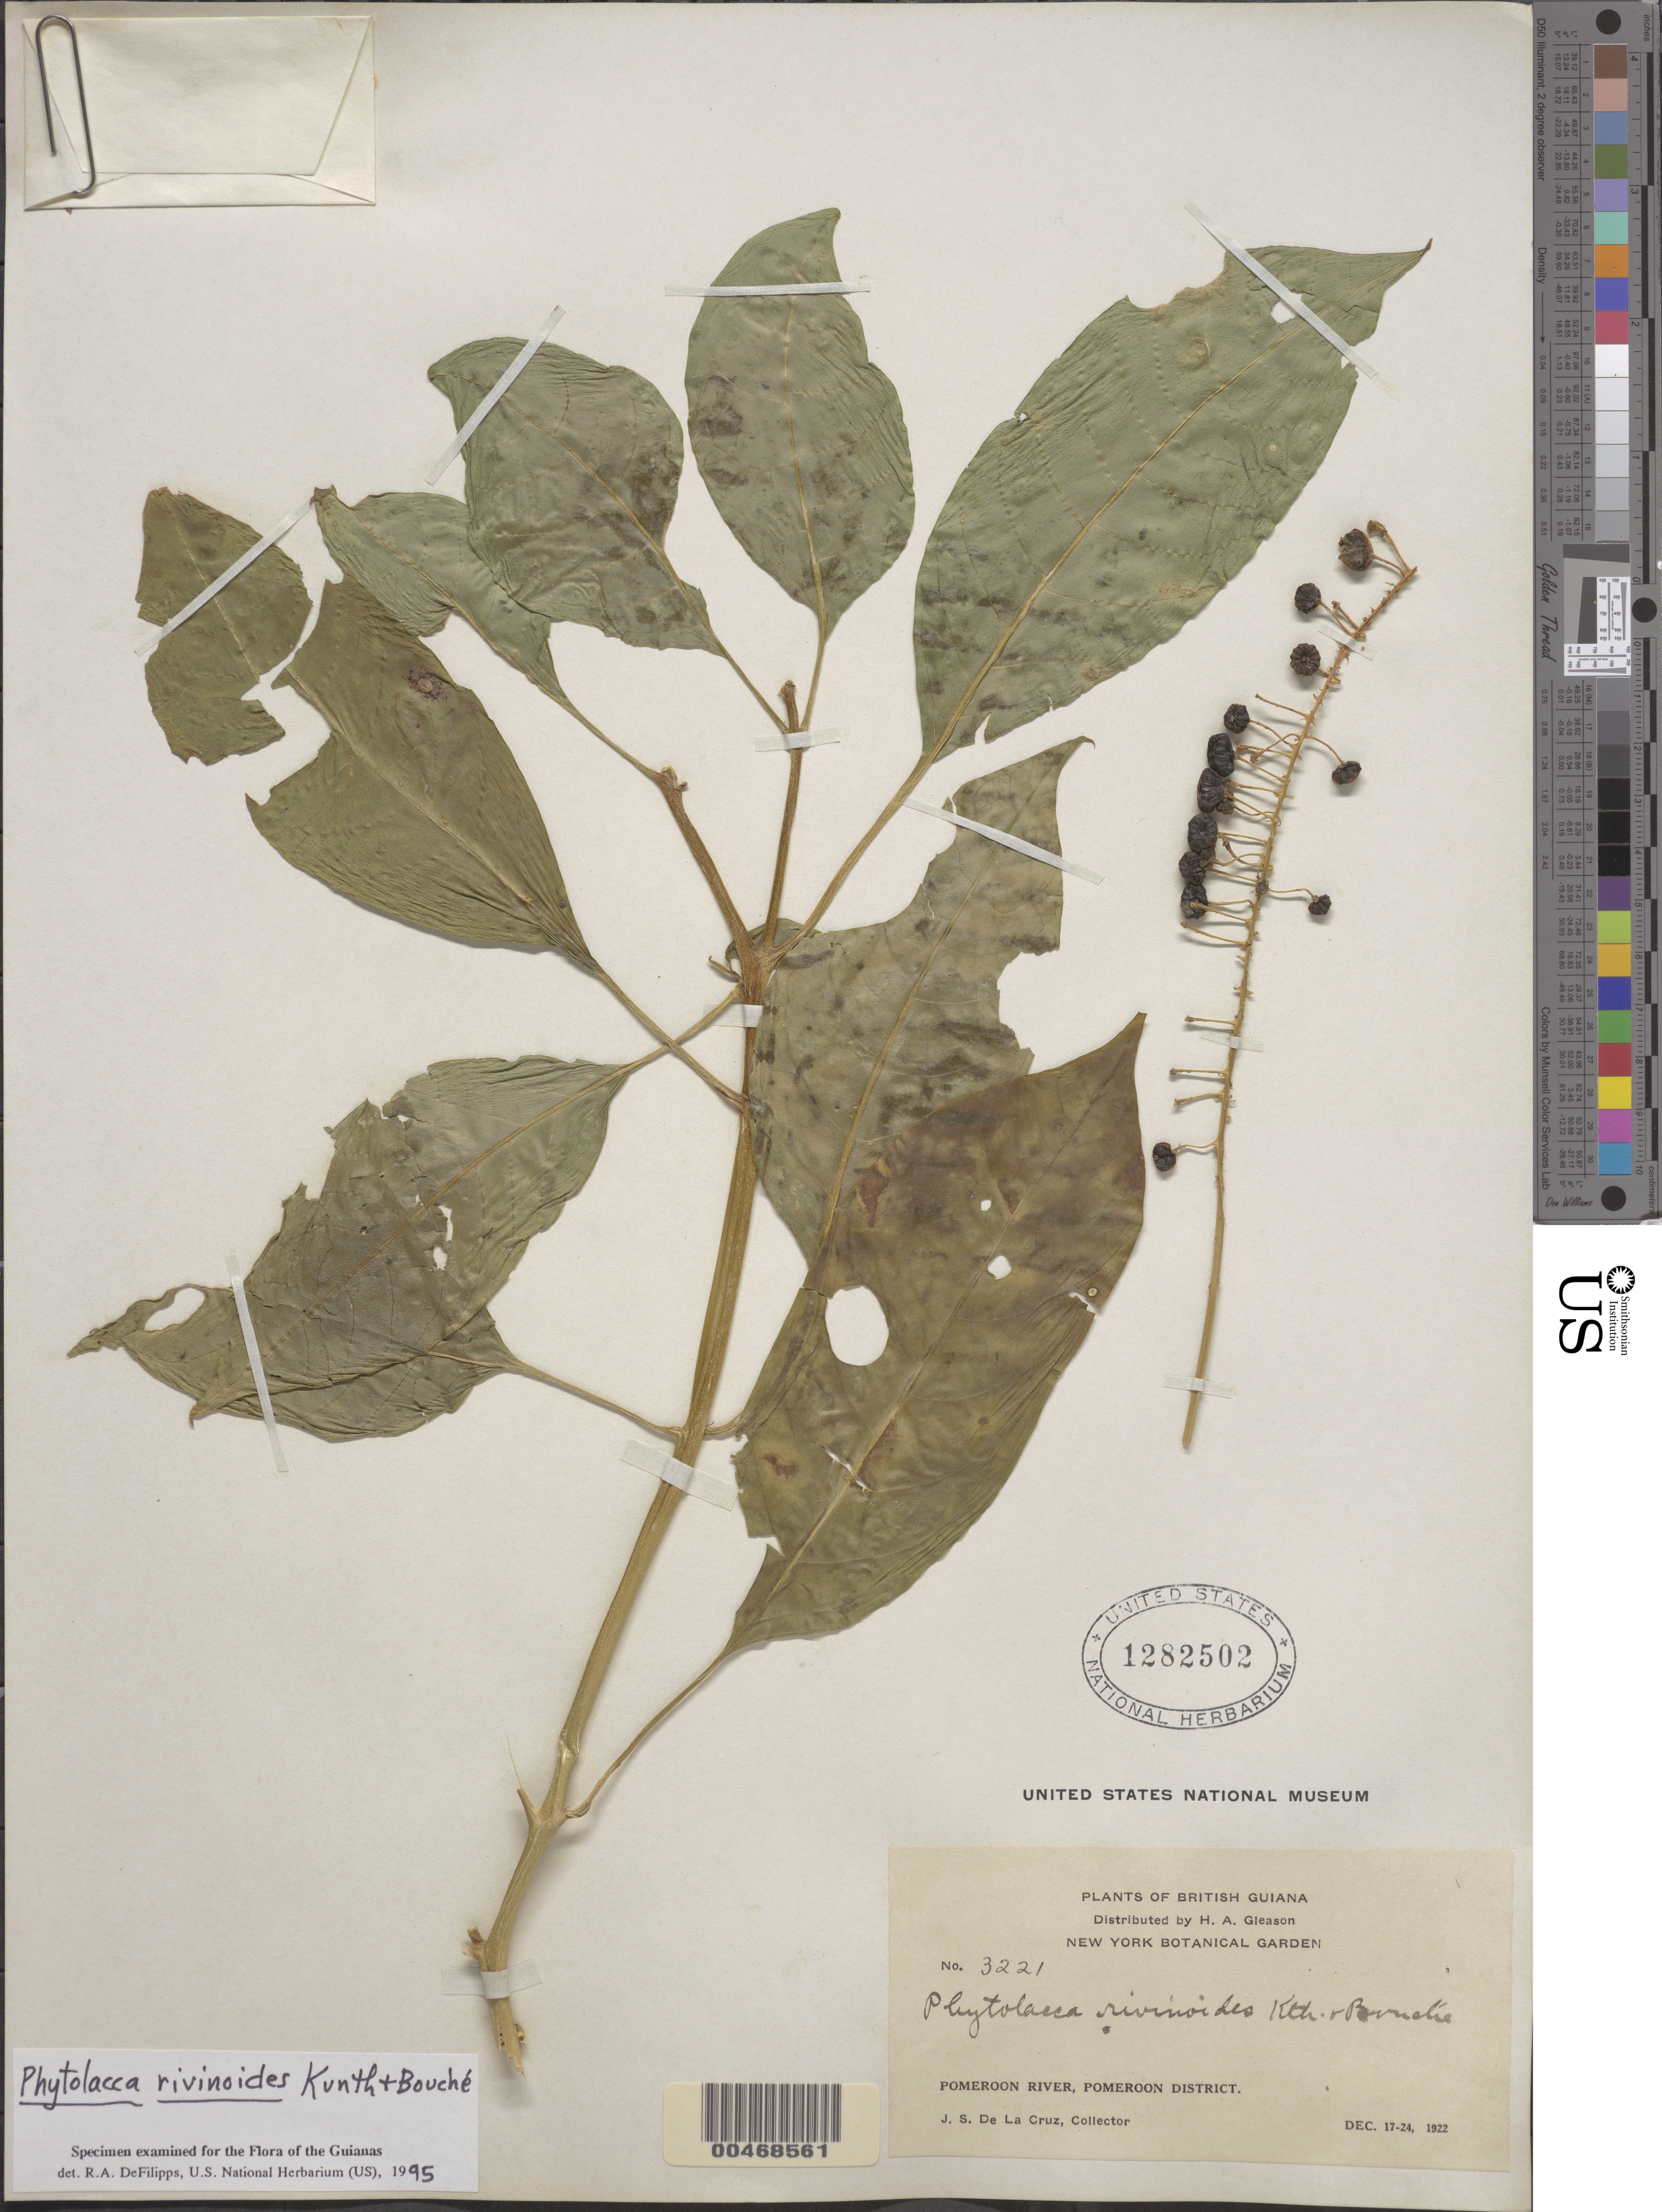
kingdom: Plantae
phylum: Tracheophyta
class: Magnoliopsida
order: Caryophyllales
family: Phytolaccaceae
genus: Phytolacca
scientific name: Phytolacca rivinoides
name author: Kunth & C.D. Bouché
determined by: DeFilipps, R. A.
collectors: J. S. de la Cruz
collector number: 3221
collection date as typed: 17 Dec 1922 to 24 Dec 1922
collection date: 1922-12-17/1922-12-24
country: Guyana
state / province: Pomeroon-Supenaam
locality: Pomeroon River. [In former West Demerara-Essequibo Coast Region.]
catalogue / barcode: US 1282502